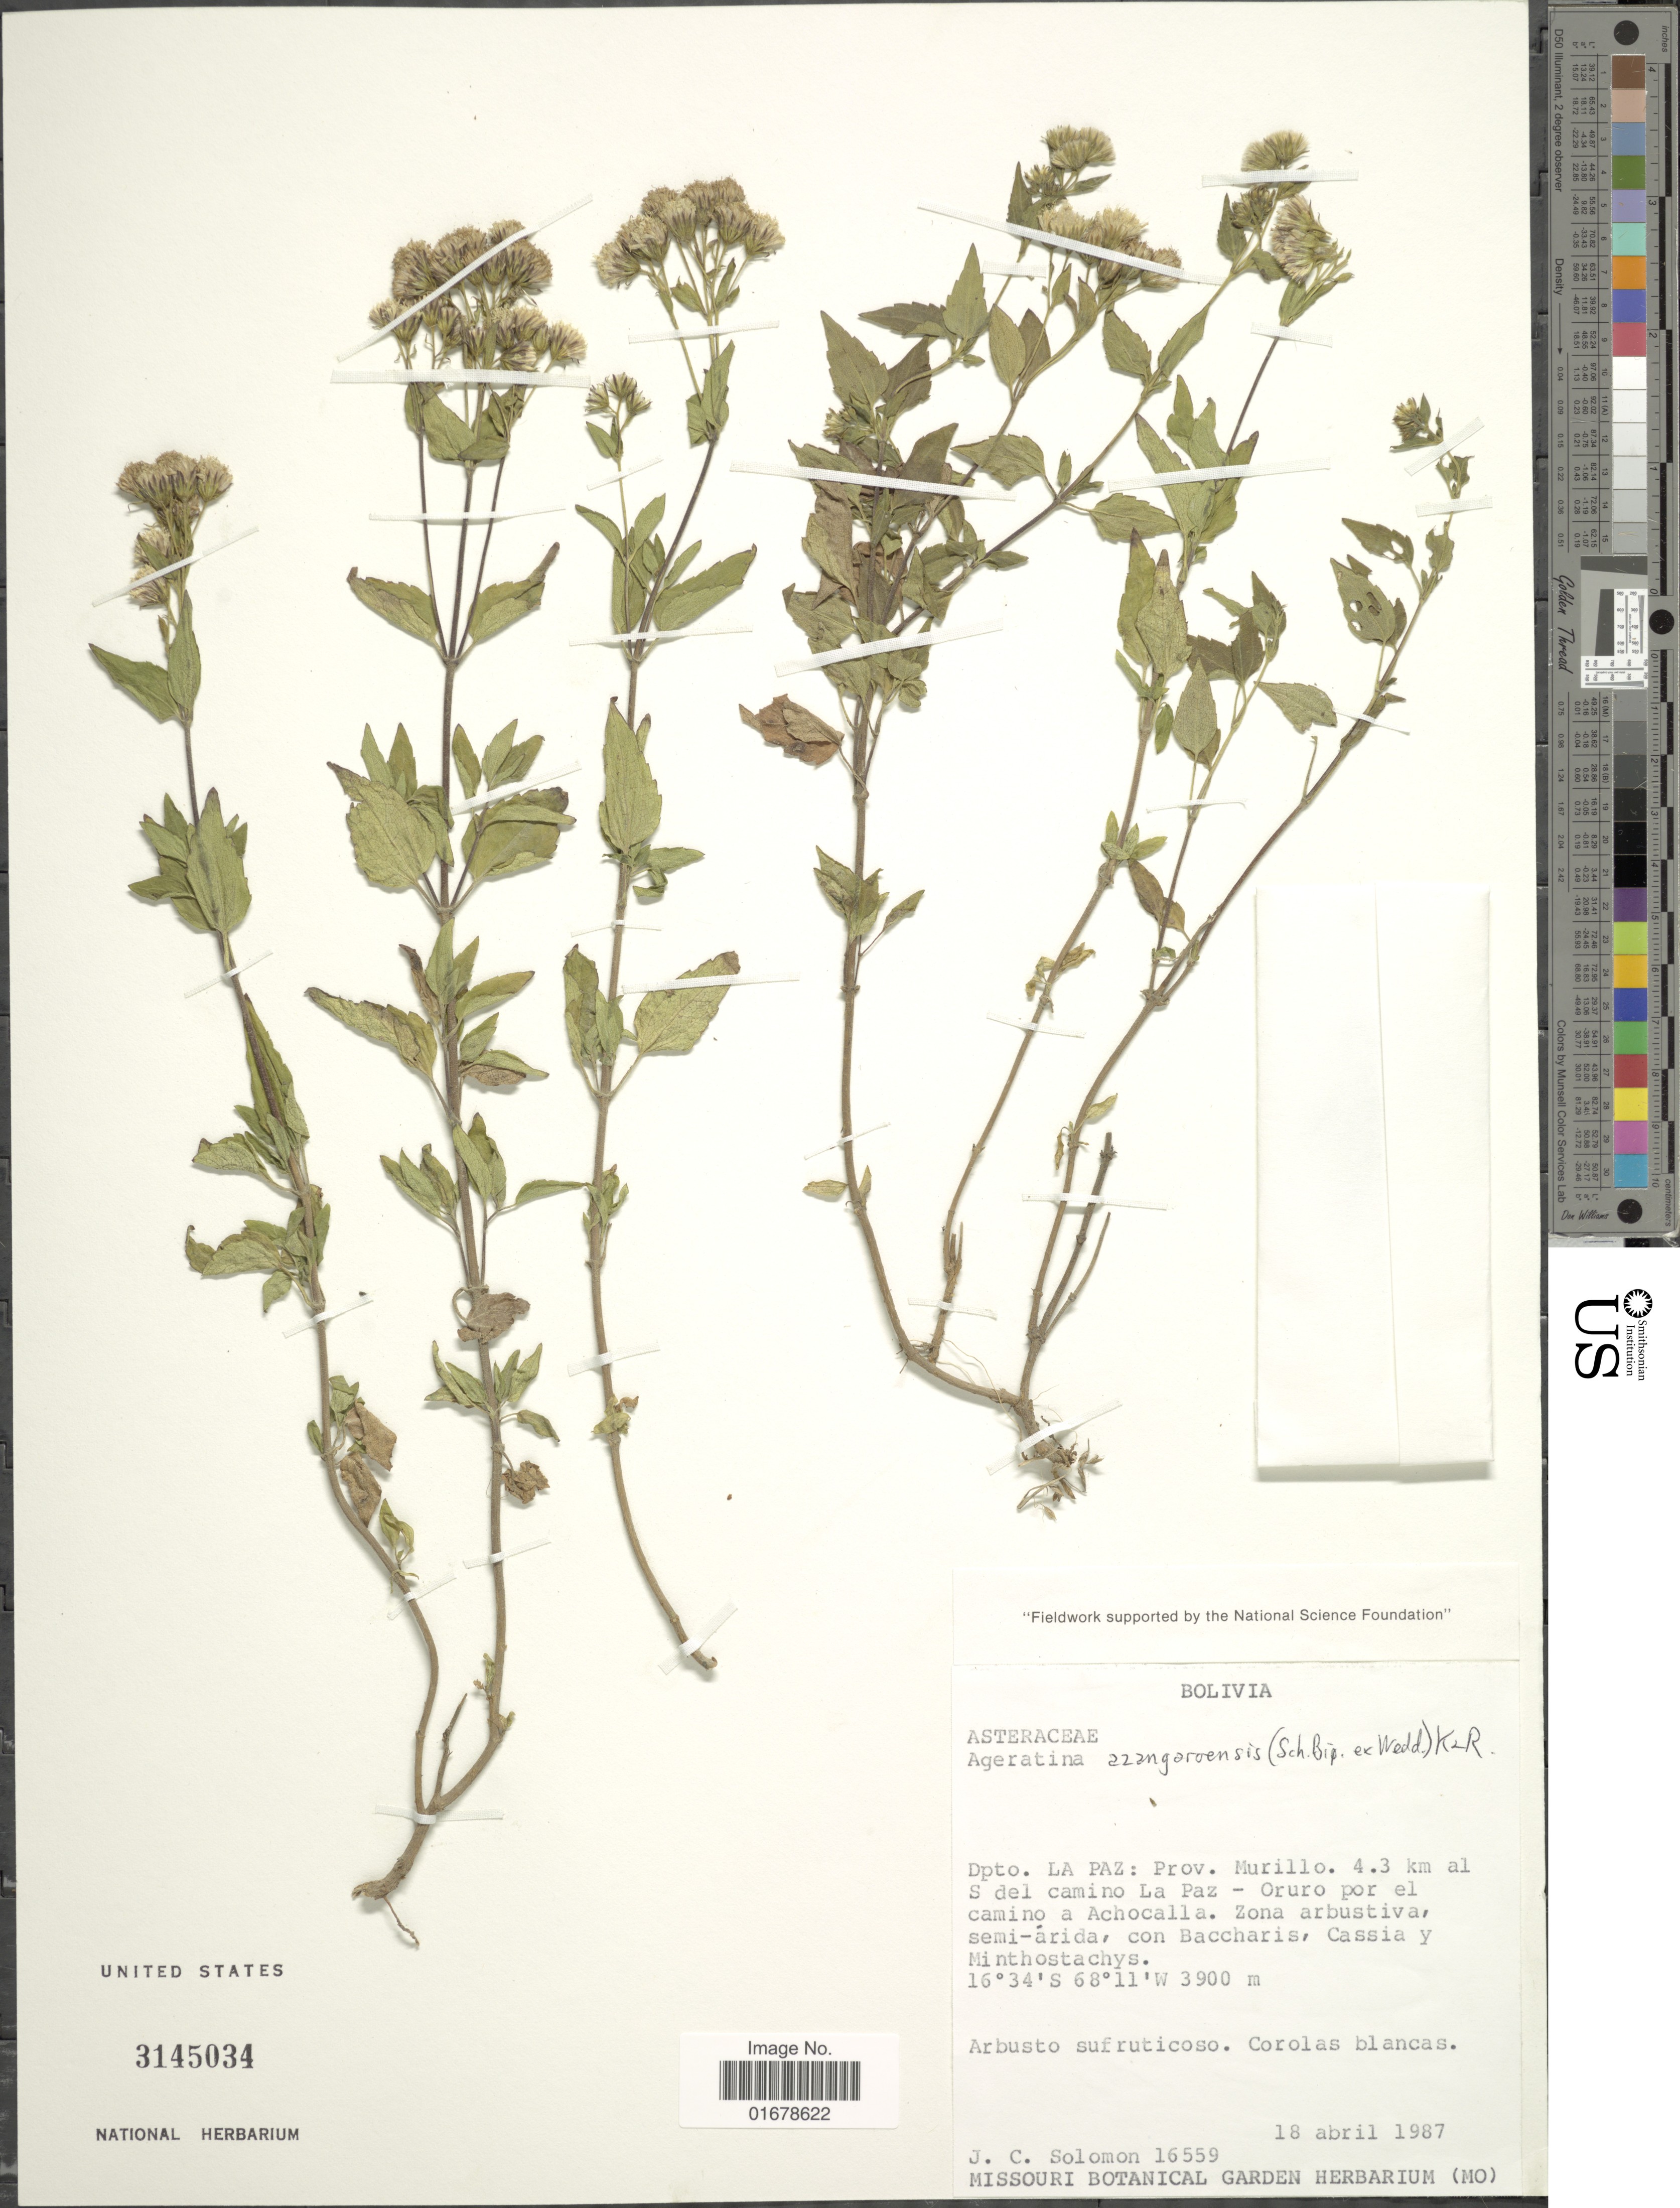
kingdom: Plantae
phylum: Tracheophyta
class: Magnoliopsida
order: Asterales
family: Asteraceae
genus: Ageratina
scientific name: Ageratina azangaroensis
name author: (Sch. Bip. ex Wedd.) R.M. King & H. Rob.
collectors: J. C. Solomon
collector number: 16559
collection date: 1987-04-18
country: Bolivia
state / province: La Paz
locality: Dpto. La Paz, Prov. Murillo, 4.3 km al S del camino La Paz, Oruro por el camino a Achocalla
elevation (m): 3900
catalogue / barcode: US 3145034